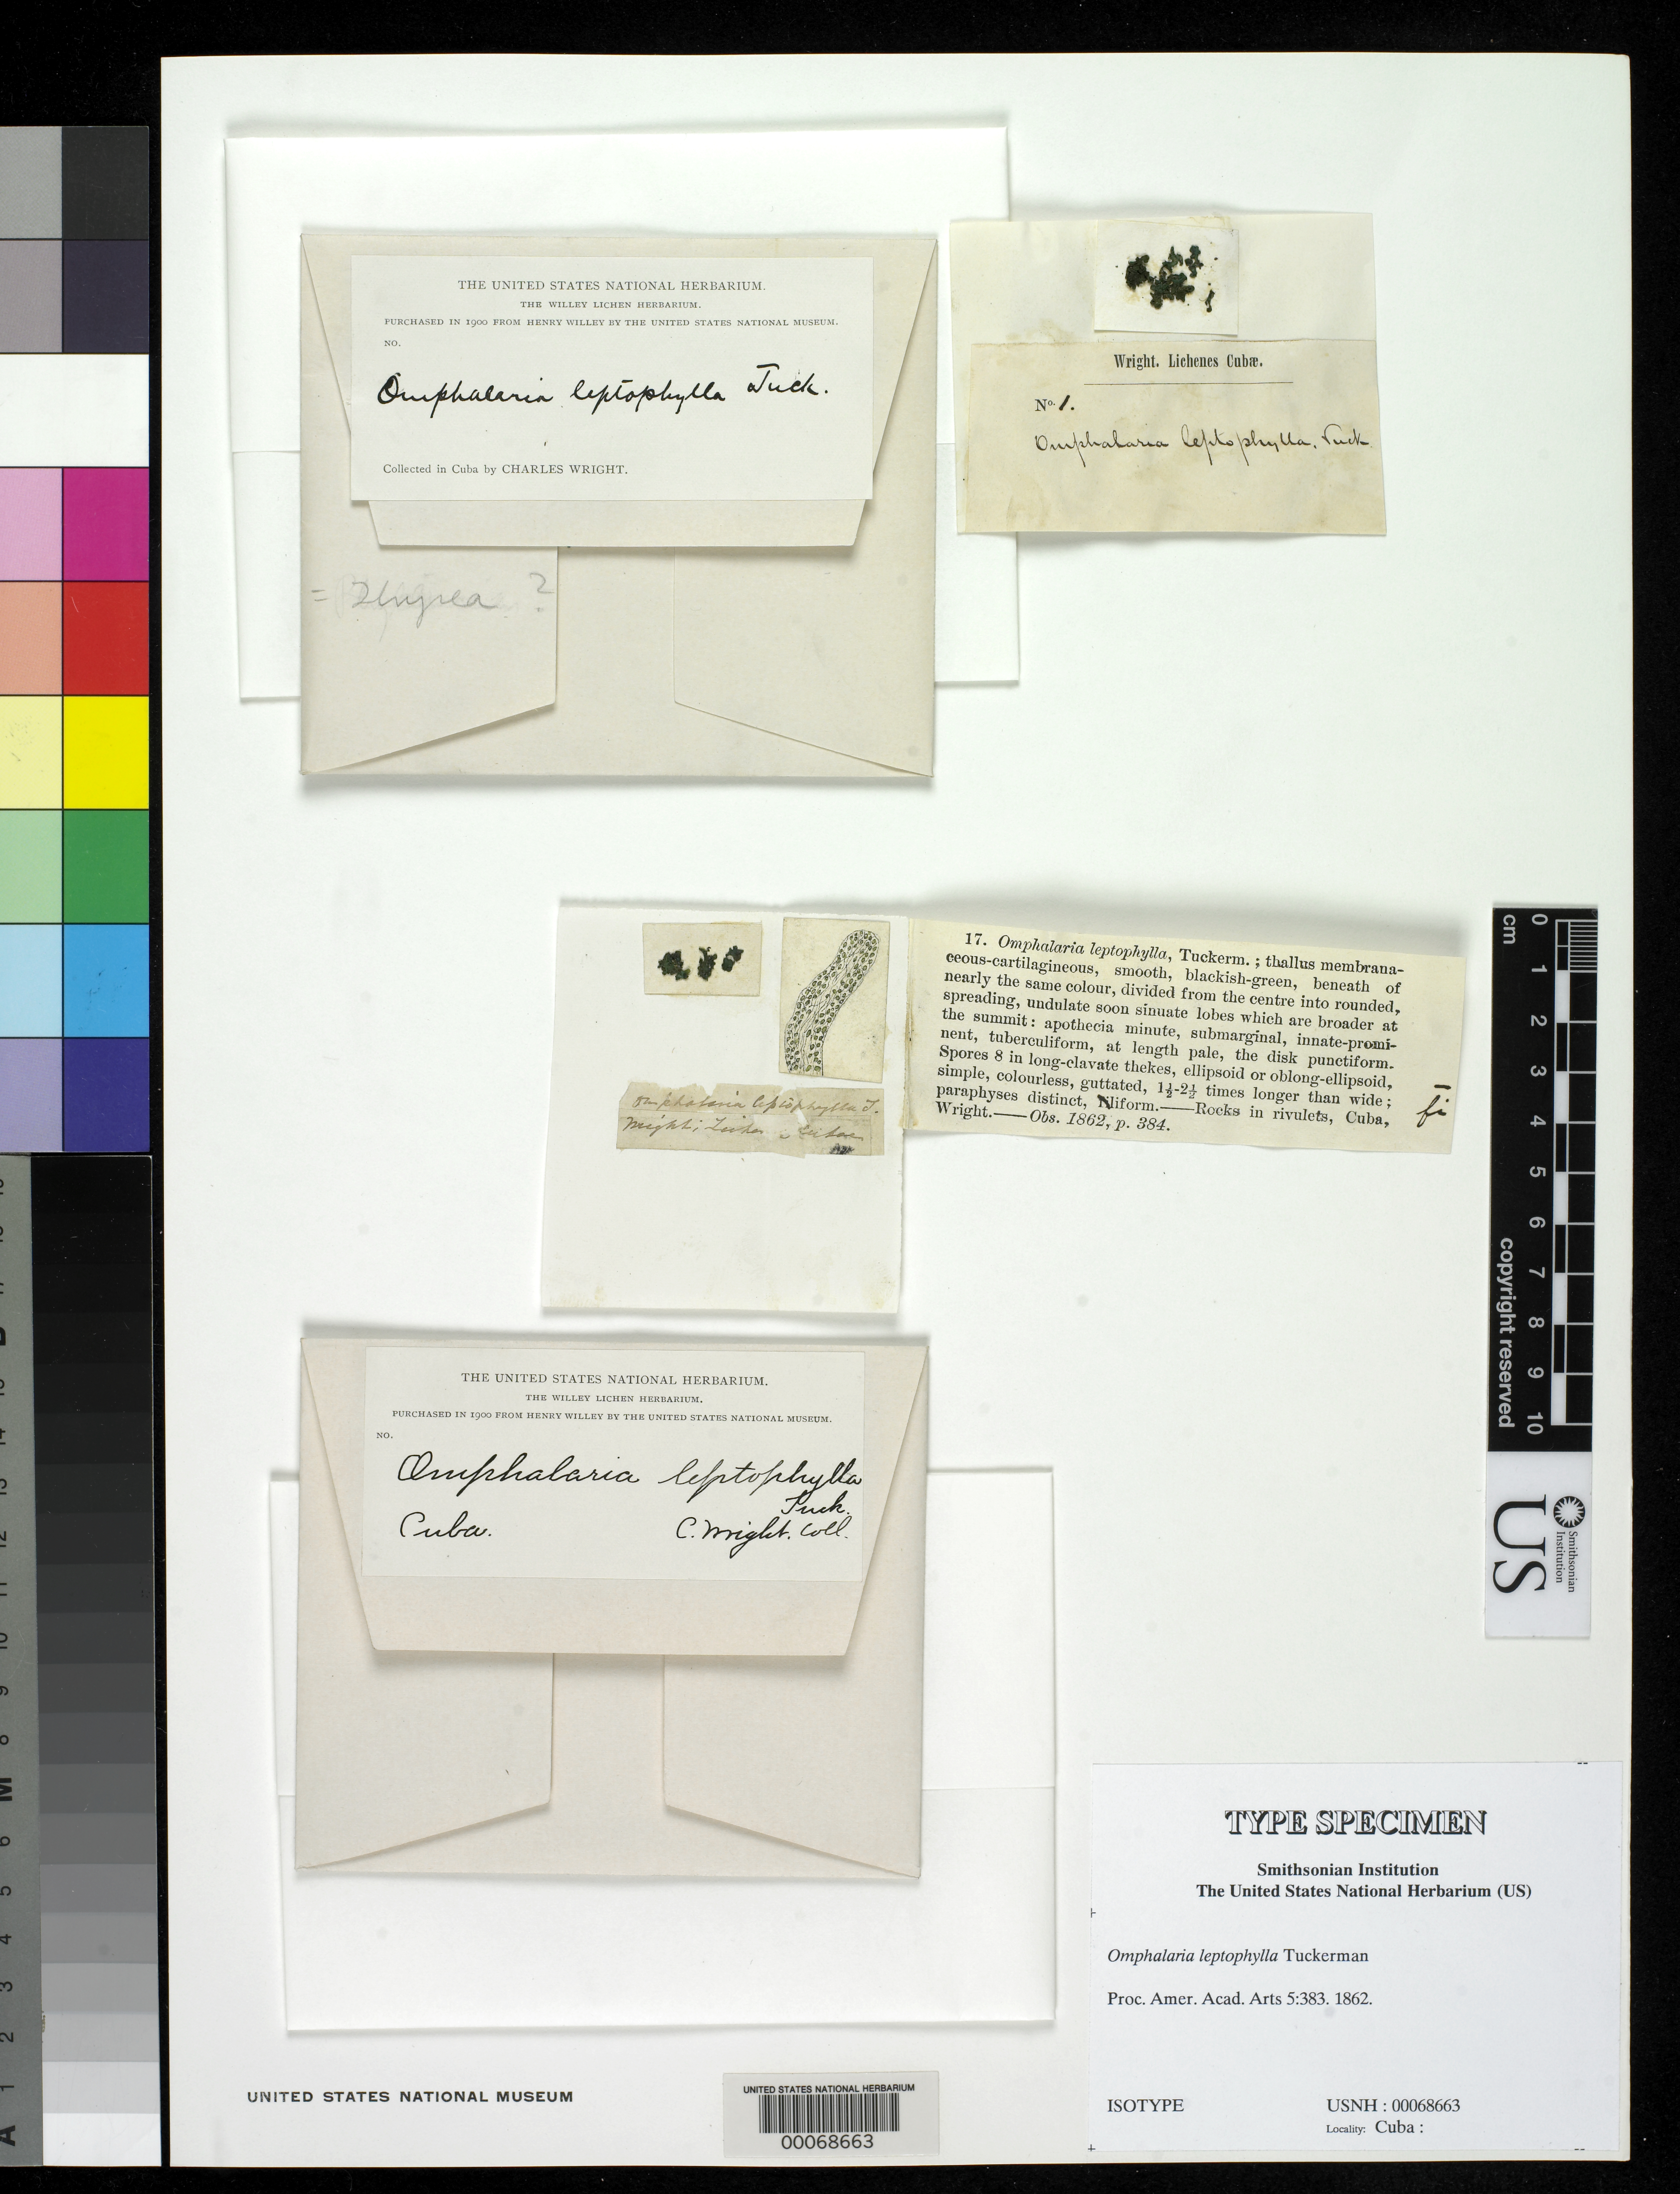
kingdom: Fungi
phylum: Ascomycota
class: Lichinomycetes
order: Lichinales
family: Lichinaceae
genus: Omphalaria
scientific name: Omphalaria leptophylla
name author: Tuck.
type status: Isotype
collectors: C. Wright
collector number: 1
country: Cuba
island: Greater Antilles